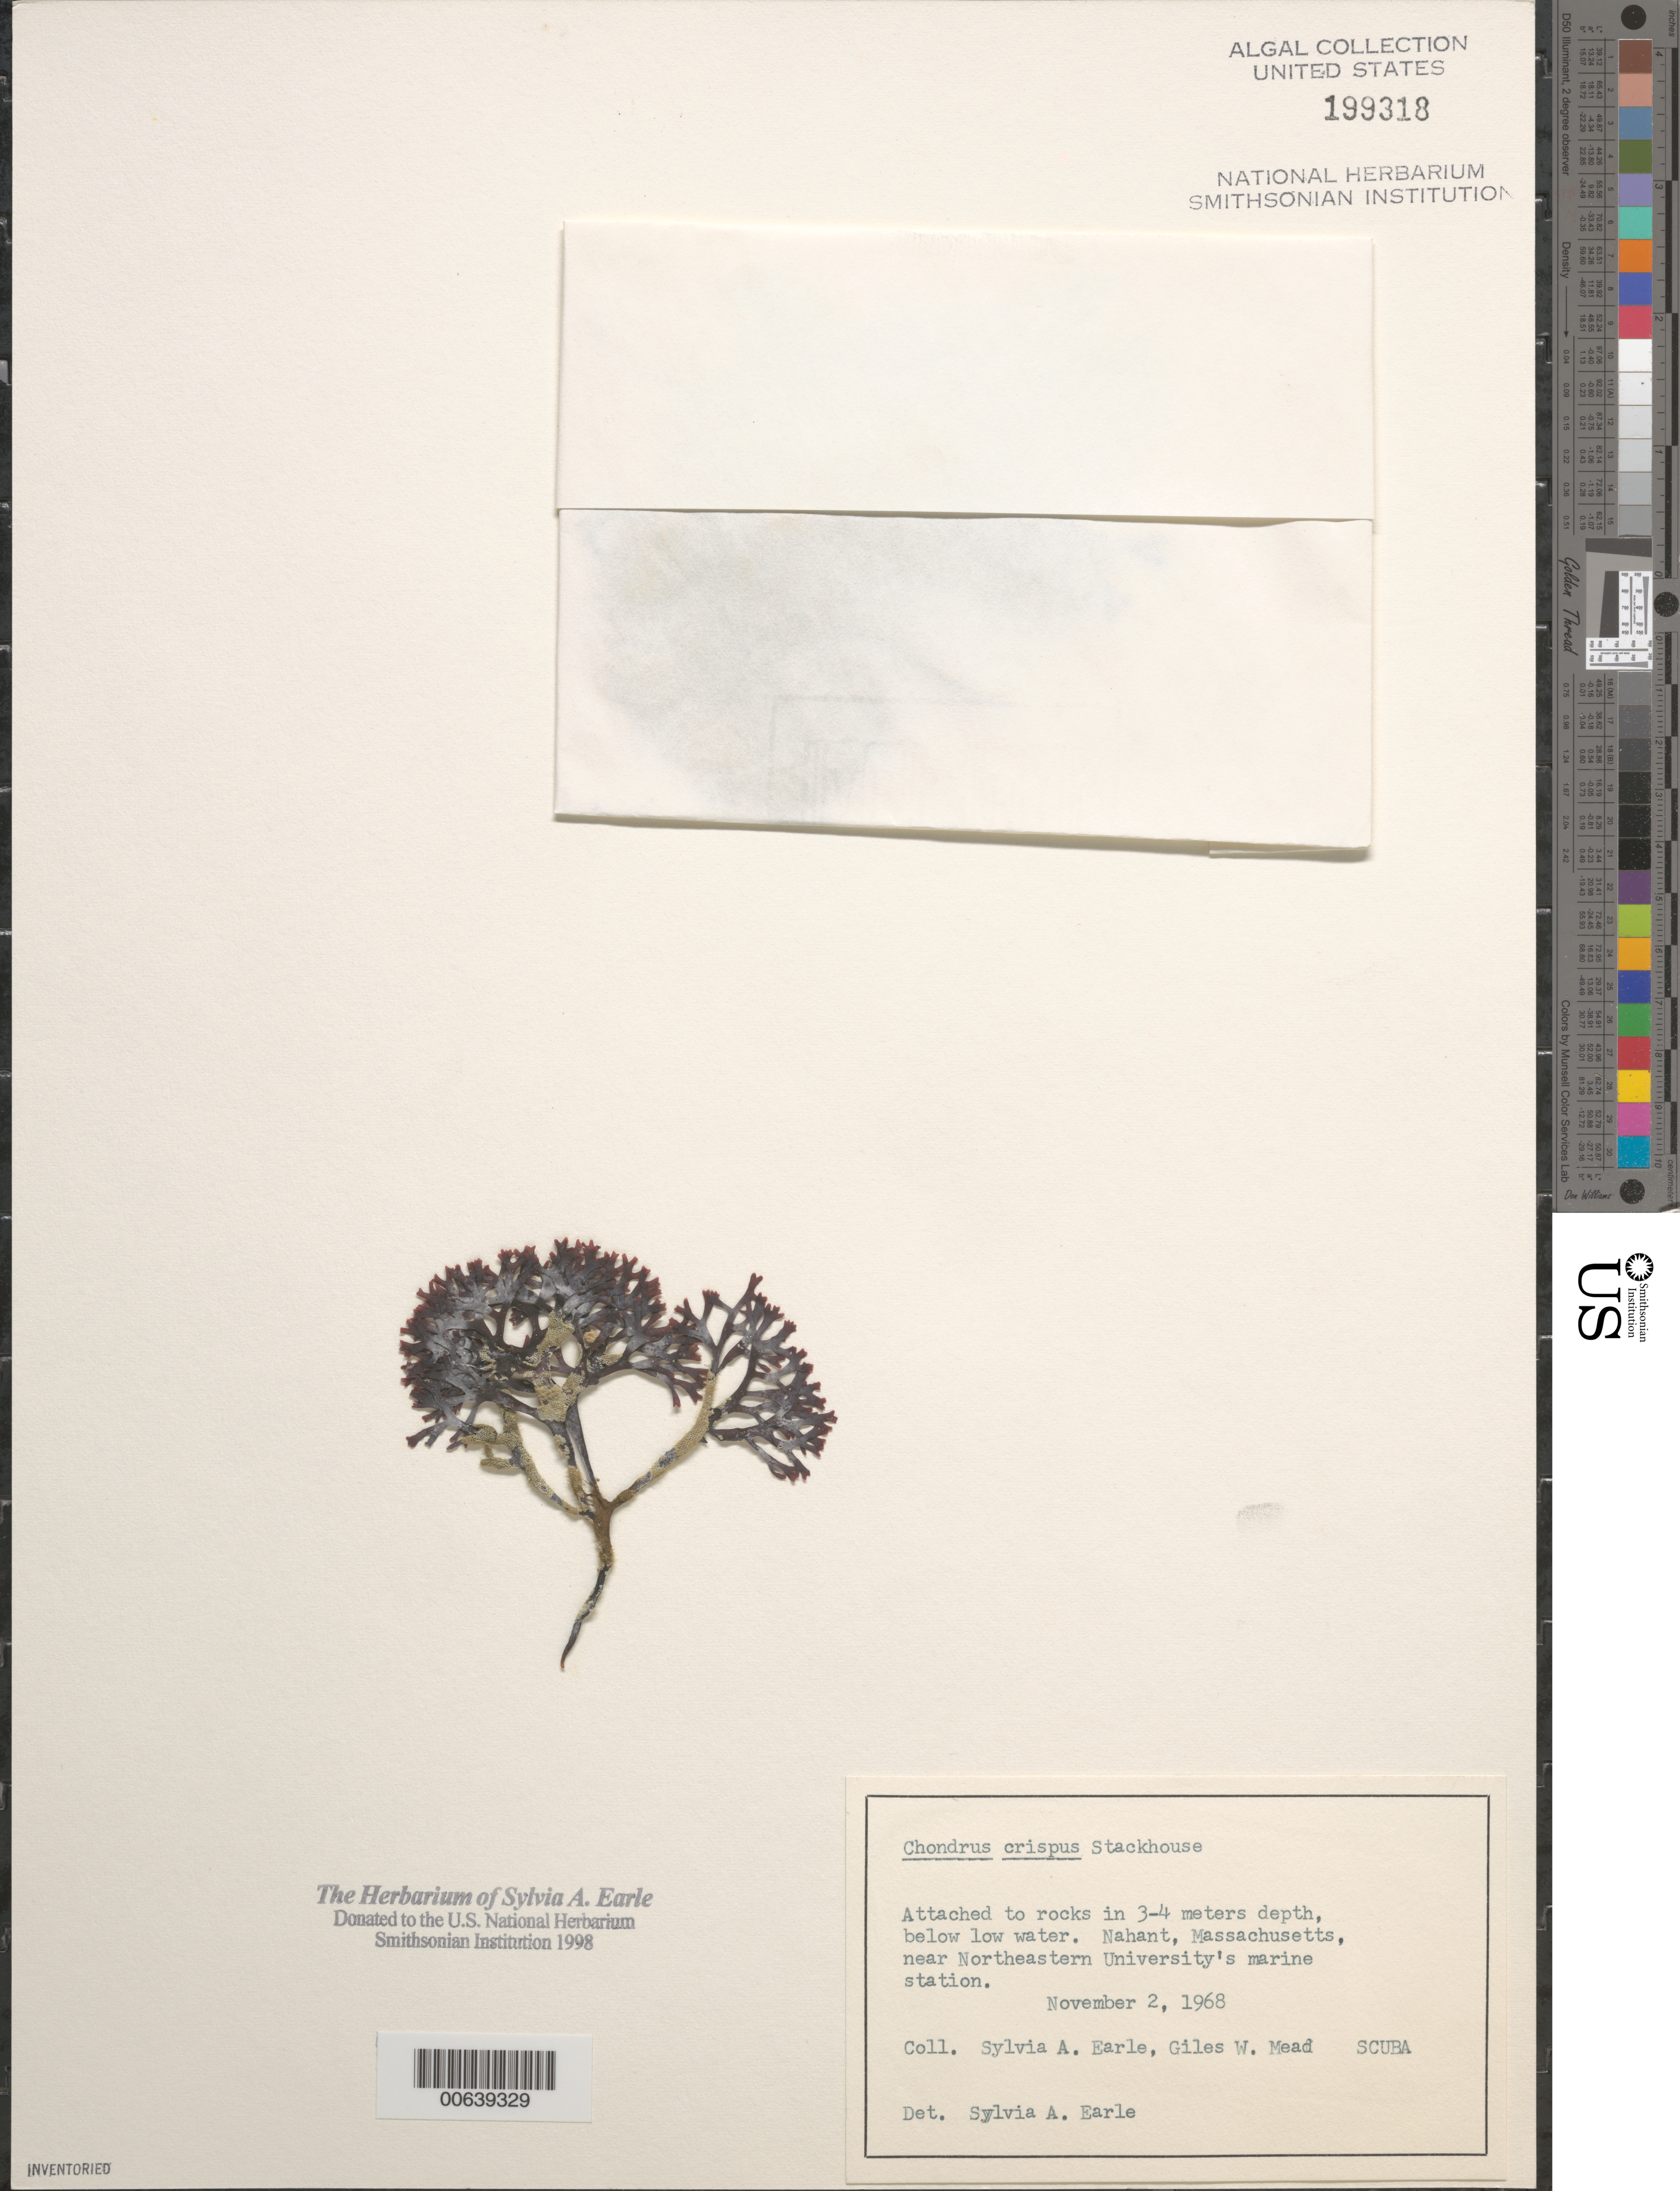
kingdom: Plantae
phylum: Rhodophyta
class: Florideophyceae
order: Gigartinales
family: Gigartinaceae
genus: Chondrus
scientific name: Chondrus crispus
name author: Stackh.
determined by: Earle, S. A.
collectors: S. A. Earle & G. W. Mead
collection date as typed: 02 Nov 1968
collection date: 1968-11-02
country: United States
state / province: Massachusetts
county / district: Essex County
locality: Nahant, near Northeastern University's marine station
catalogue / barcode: US 199318